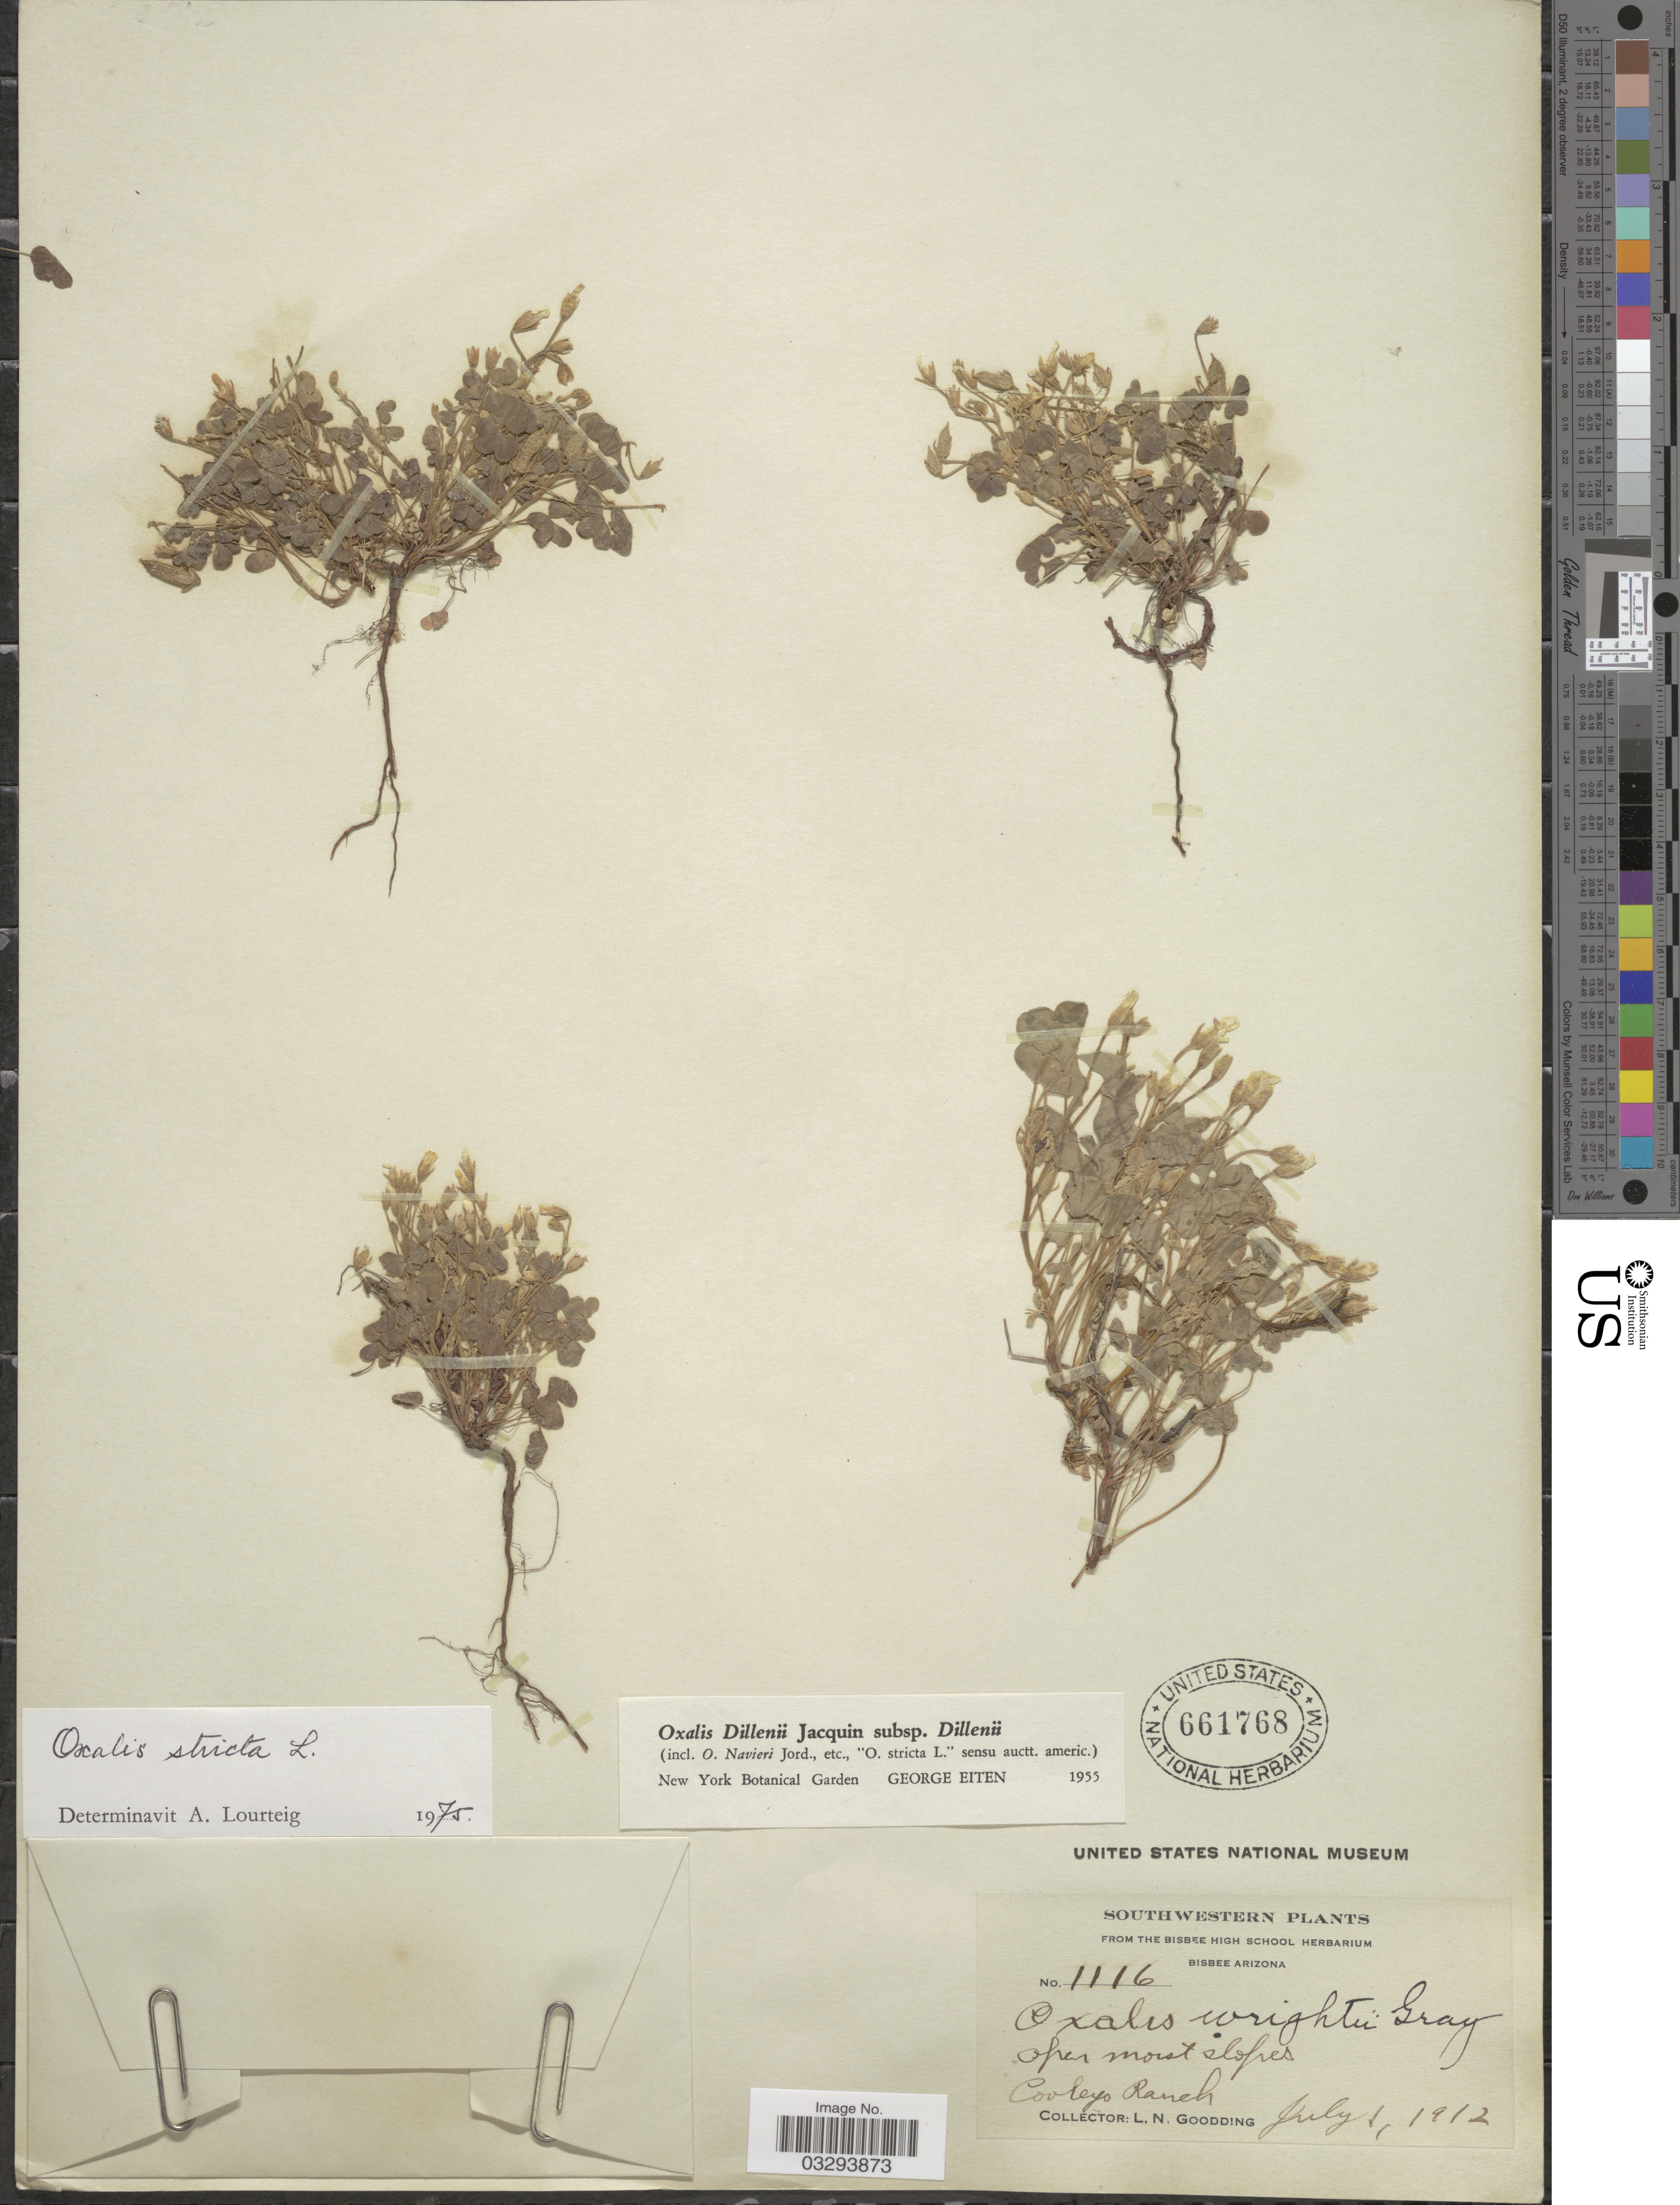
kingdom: Plantae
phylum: Tracheophyta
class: Magnoliopsida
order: Oxalidales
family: Oxalidaceae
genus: Oxalis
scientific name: Oxalis stricta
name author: L.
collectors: L. N. Goodding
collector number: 1116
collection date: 1912-07-01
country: United States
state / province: Arizona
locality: Southwestern. Cooleyo Ranch.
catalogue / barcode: US 661768